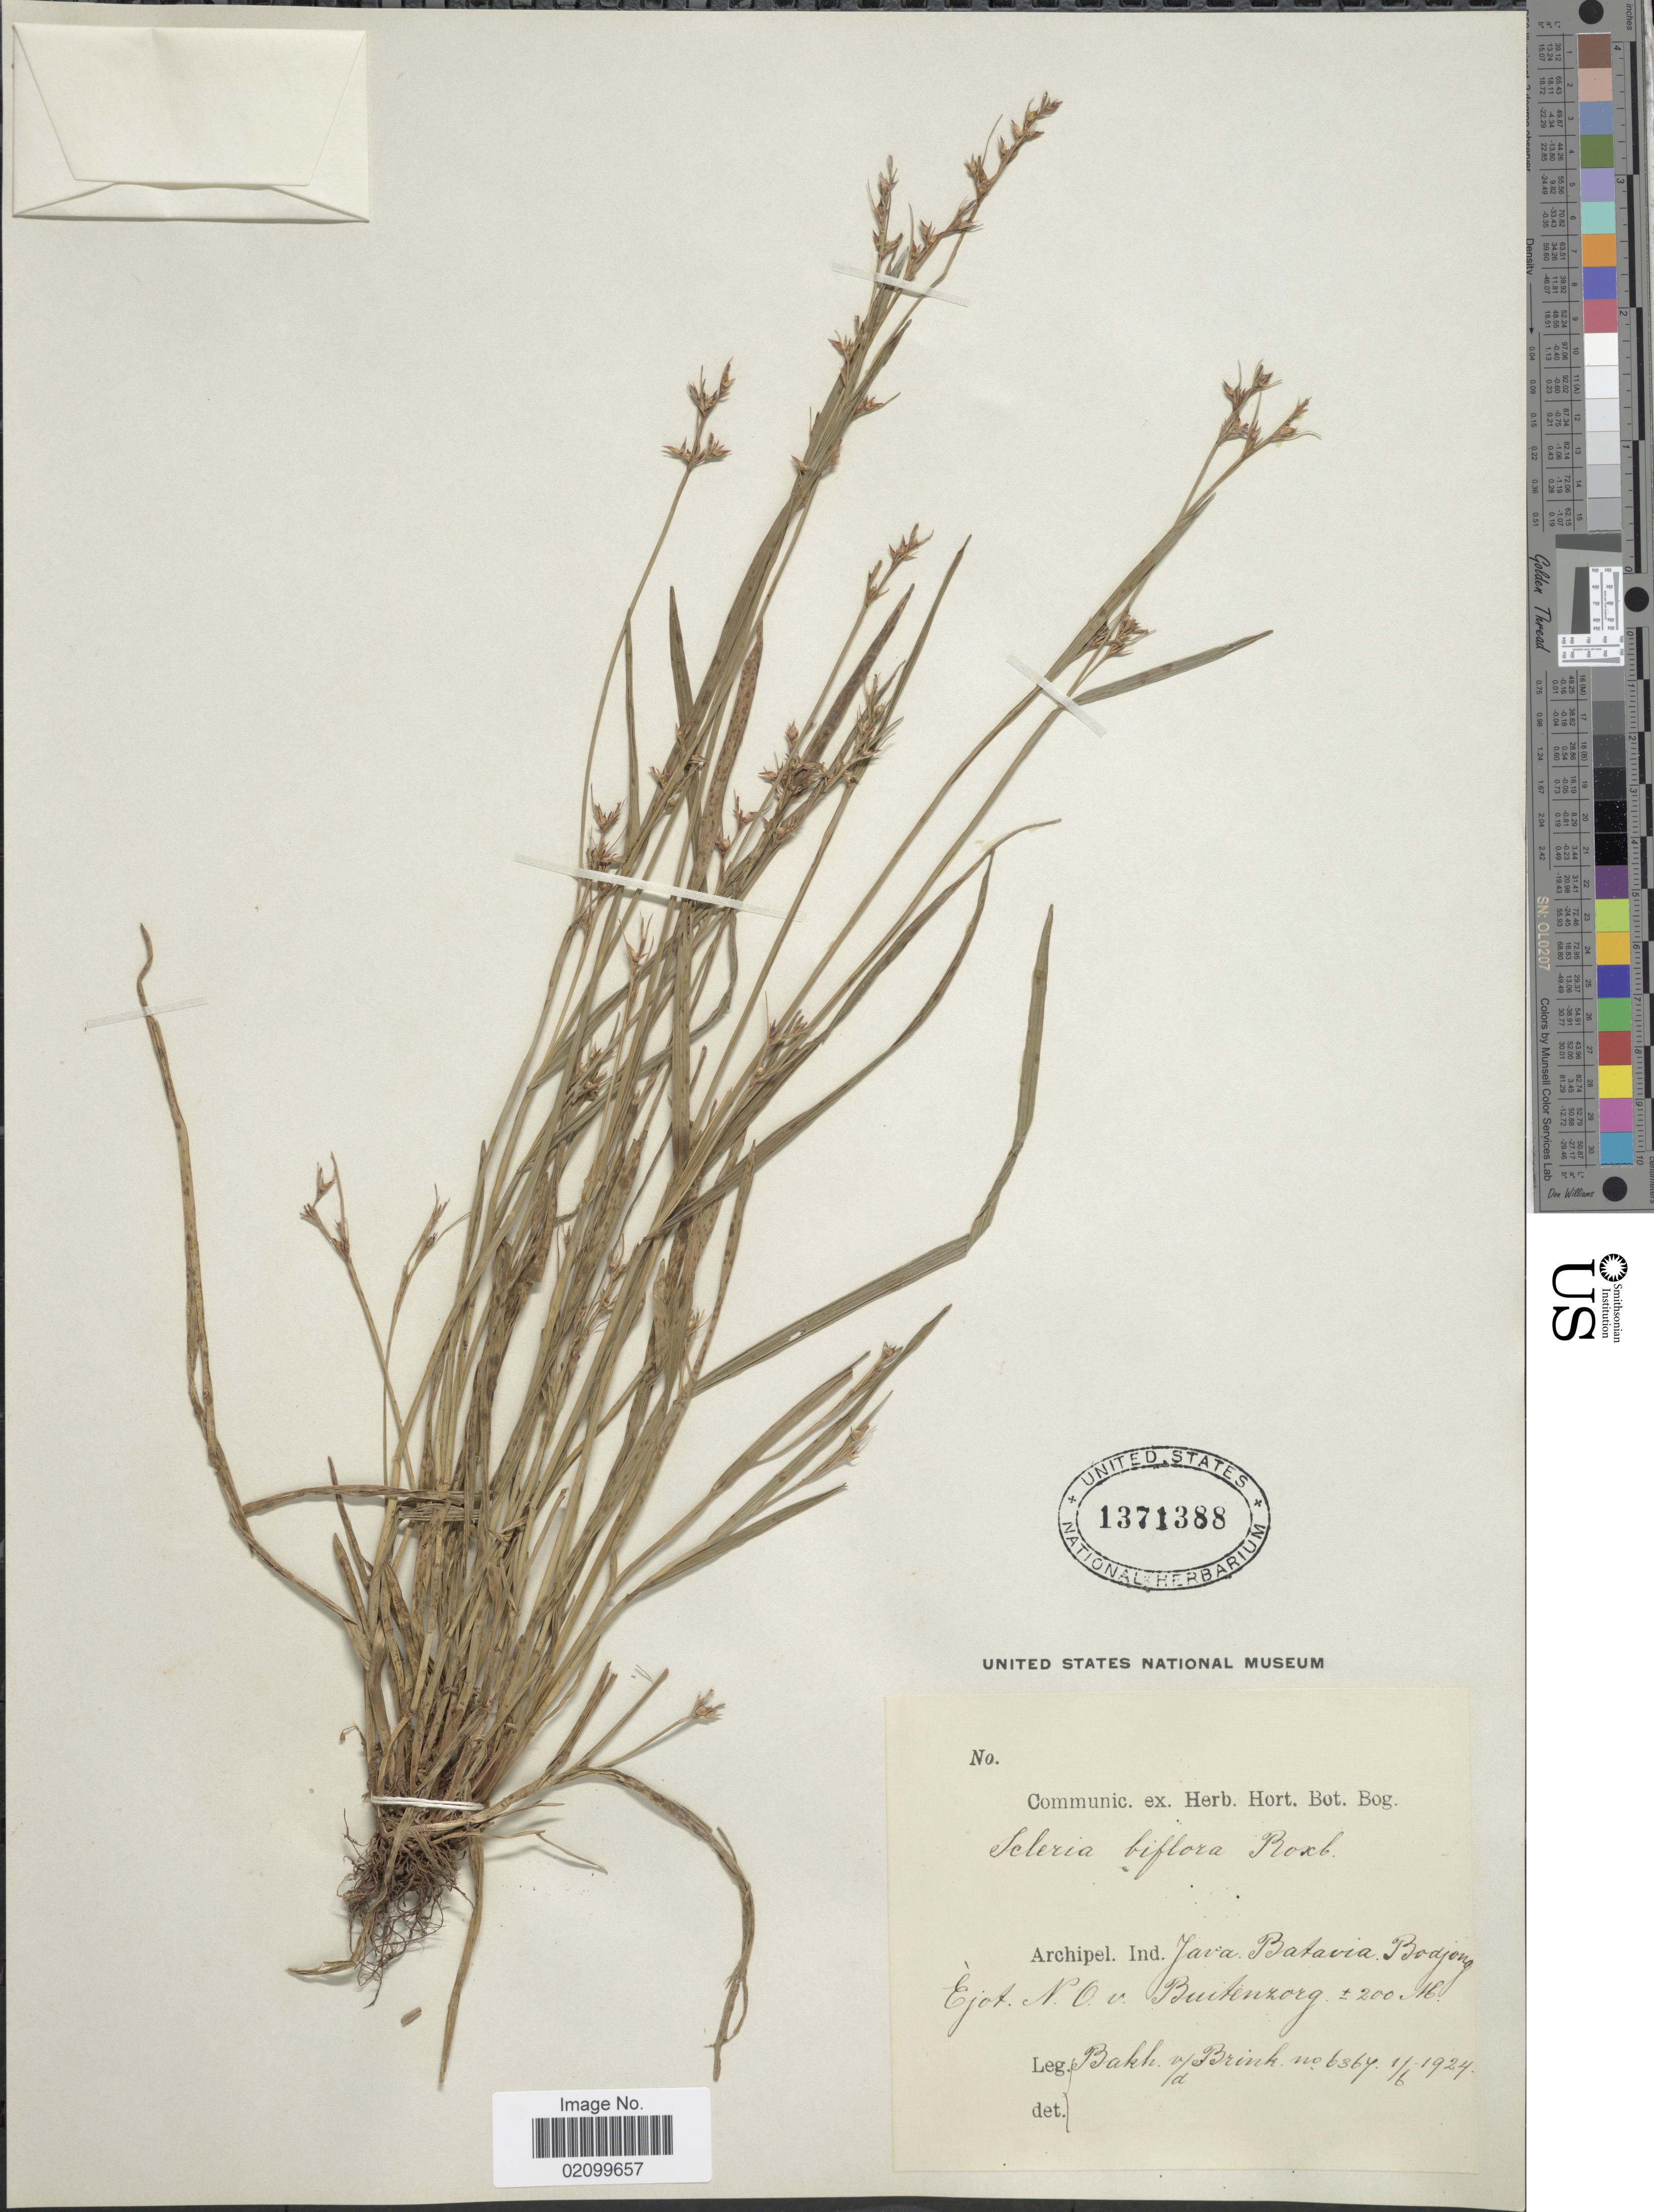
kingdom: Plantae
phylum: Tracheophyta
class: Liliopsida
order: Poales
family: Cyperaceae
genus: Scleria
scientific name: Scleria biflora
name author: Roxb.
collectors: R. C. Bakhuizen van den Brink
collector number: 6364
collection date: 1924-06-01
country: Indonesia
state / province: Java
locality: Archipel. Ind. Java. Batavia. Bodjong. Ejot. N.O. v. Buitenzorg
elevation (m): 200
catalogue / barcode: US 1371388